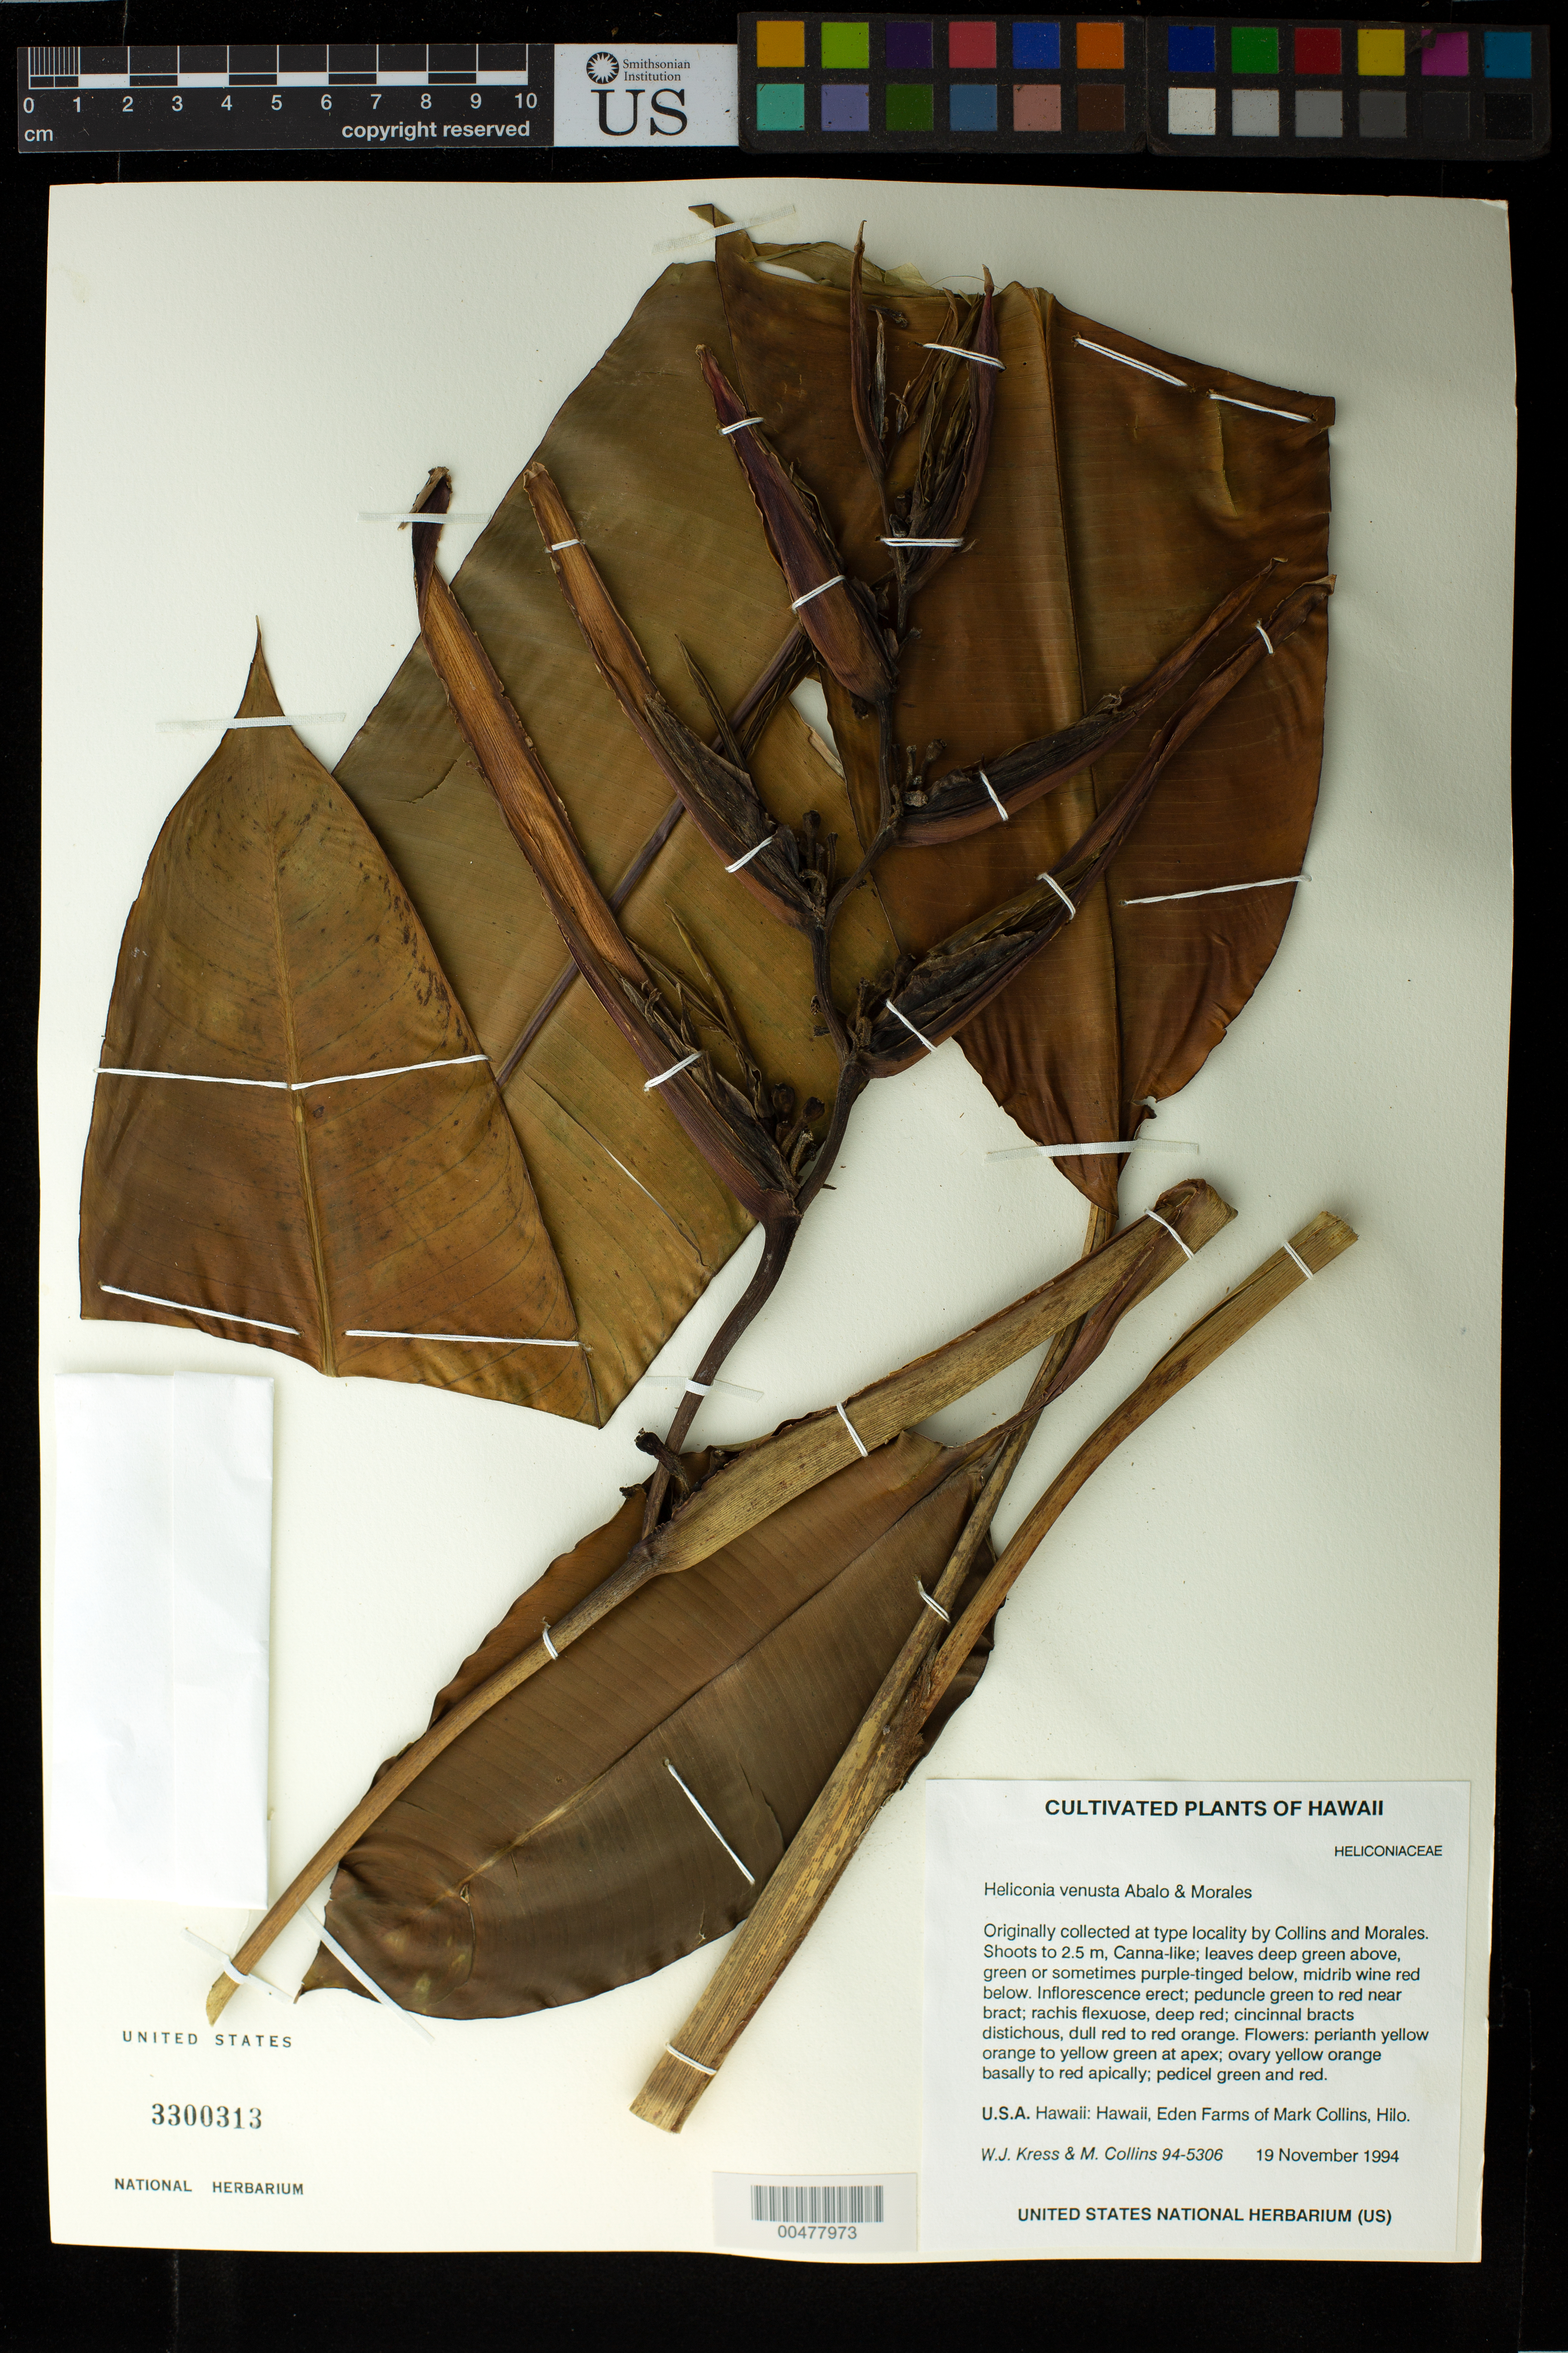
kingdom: Plantae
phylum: Tracheophyta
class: Liliopsida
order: Zingiberales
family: Heliconiaceae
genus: Heliconia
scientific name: Heliconia venusta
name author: Abalo & G. Morales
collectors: W. J. Kress & M. Collins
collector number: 94-5306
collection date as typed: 19 Nov 1994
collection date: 1994-11-19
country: United States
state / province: Hawaii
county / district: Hawaii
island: Hawaii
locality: Eden Farms of Mark Collins, Hilo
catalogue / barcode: US 3300313